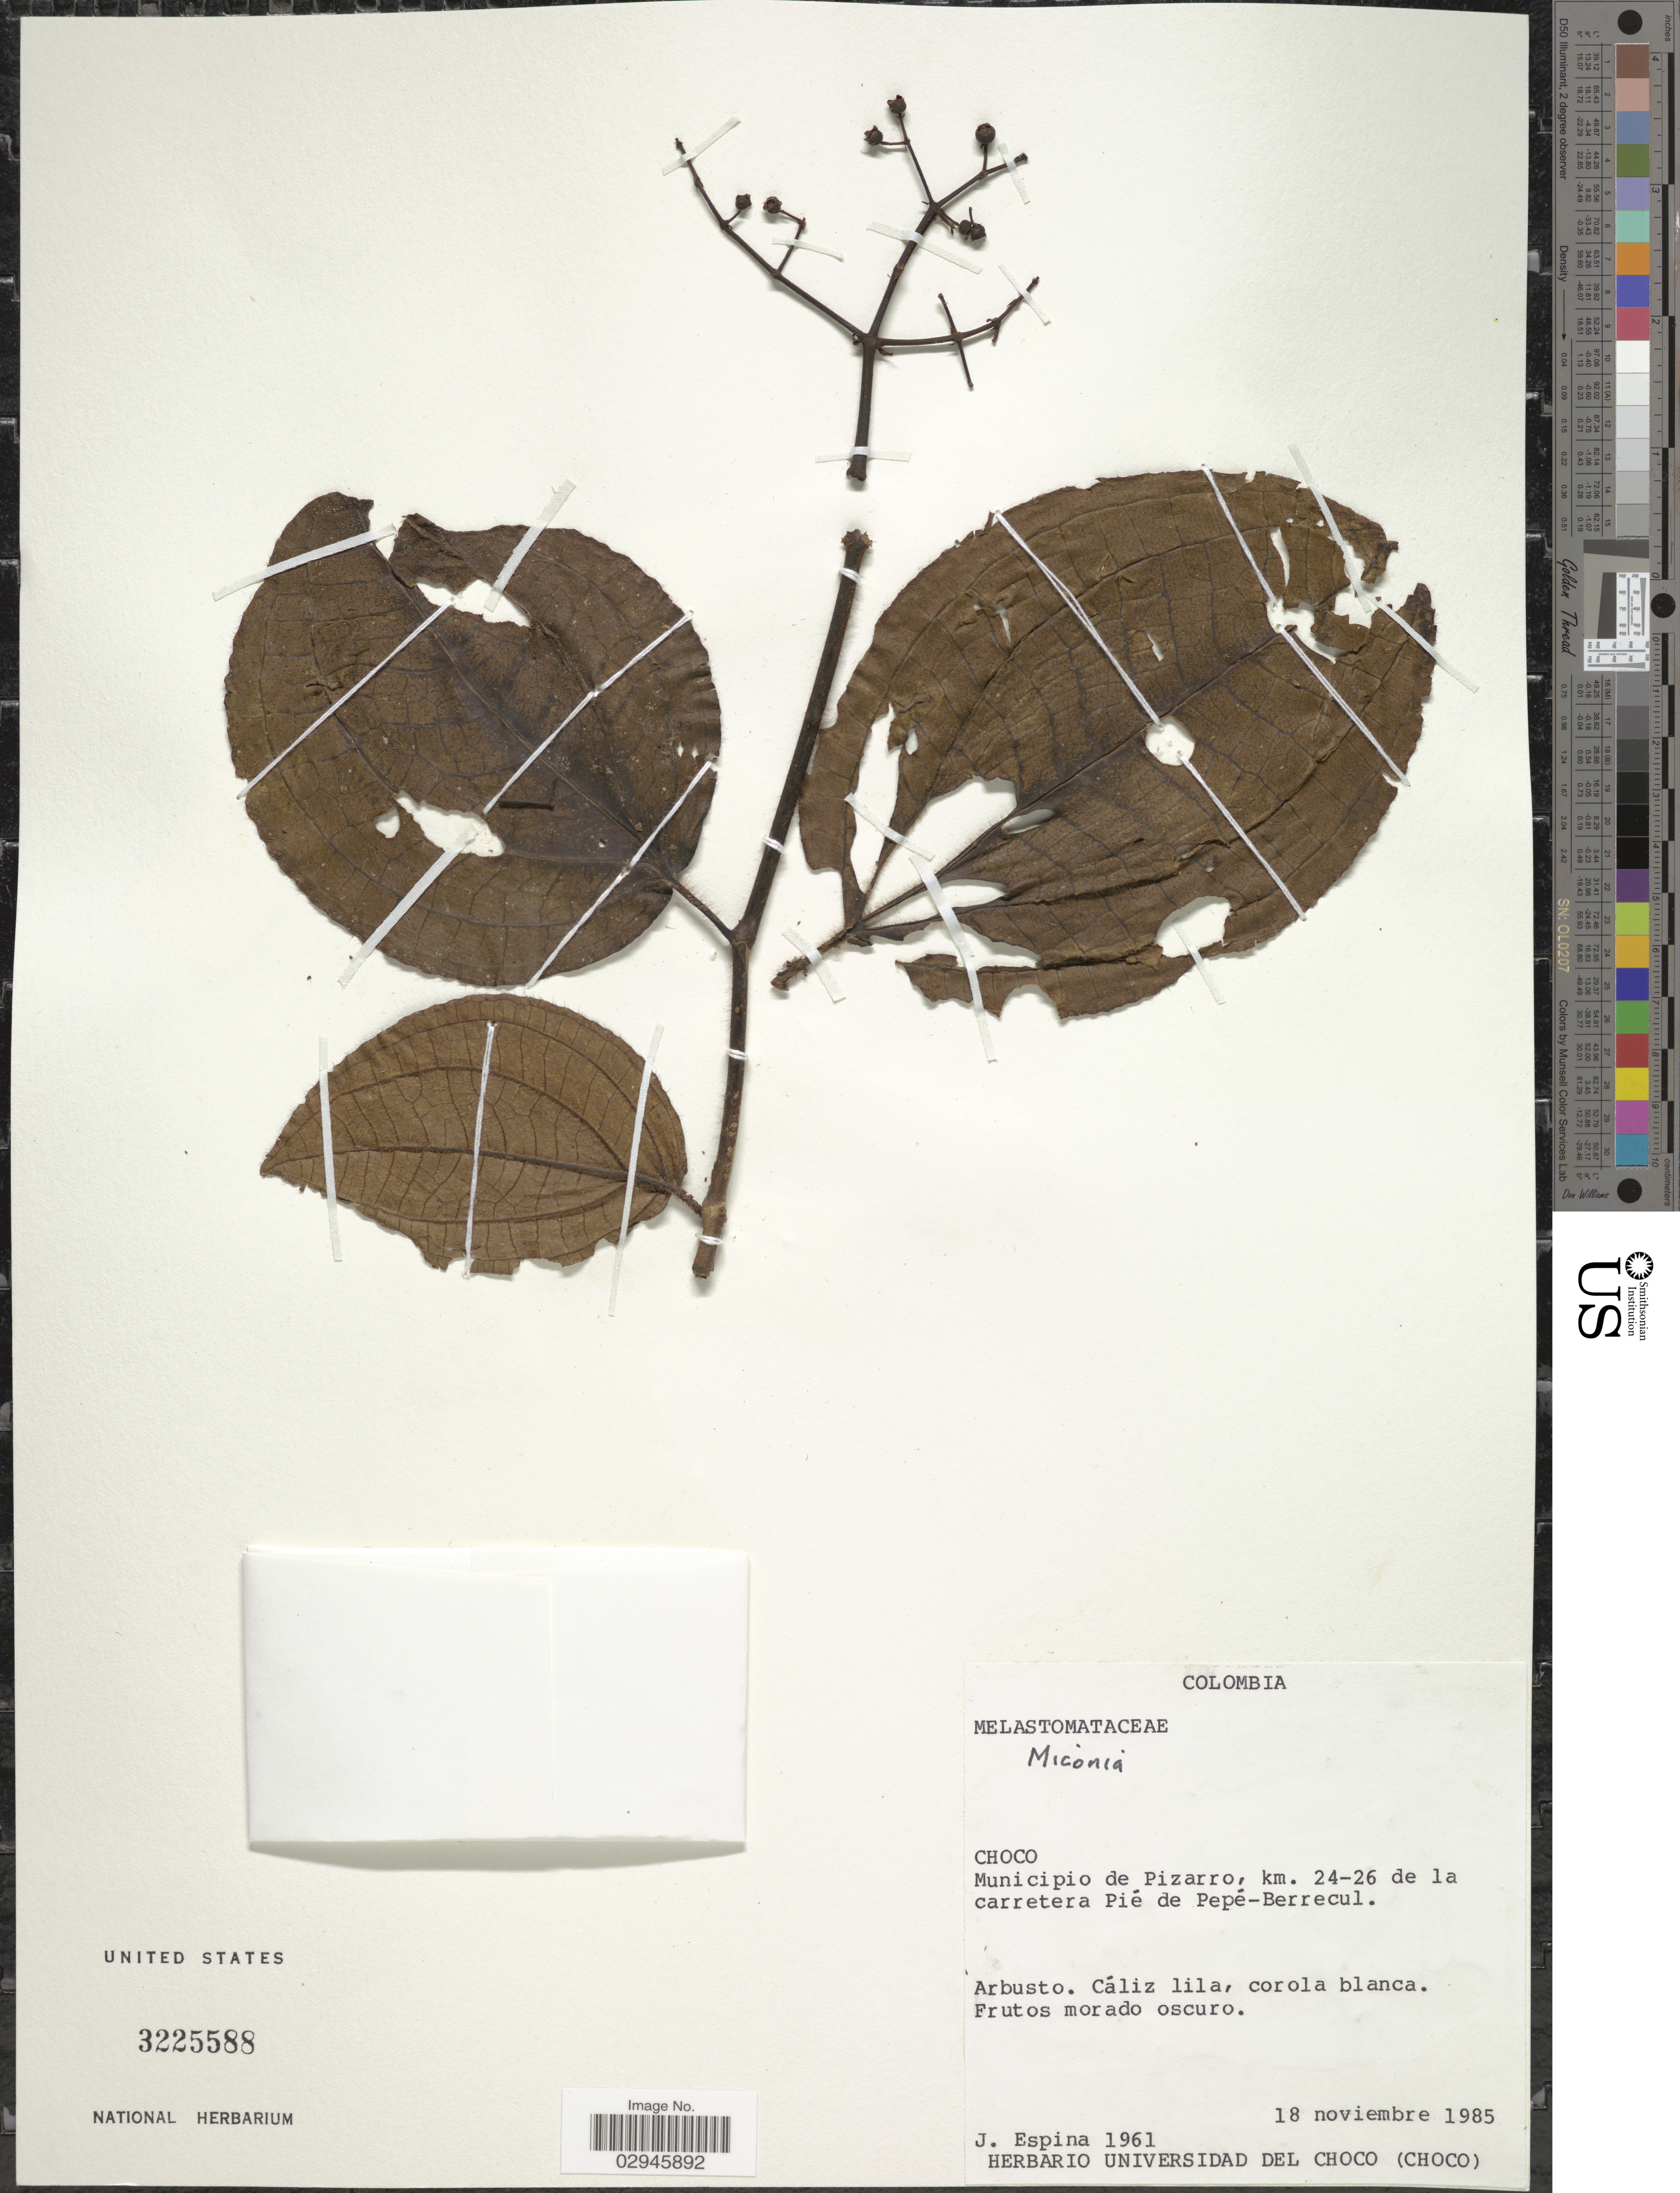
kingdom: Plantae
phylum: Tracheophyta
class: Magnoliopsida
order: Myrtales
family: Melastomataceae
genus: Miconia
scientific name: Miconia sp.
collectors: J. Espina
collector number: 1961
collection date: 1985-11-18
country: Colombia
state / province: Chocó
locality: Municipio de Pizarro, km.24-26 de la carretera Pié de Pepé-Berrecul.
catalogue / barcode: US 3225588